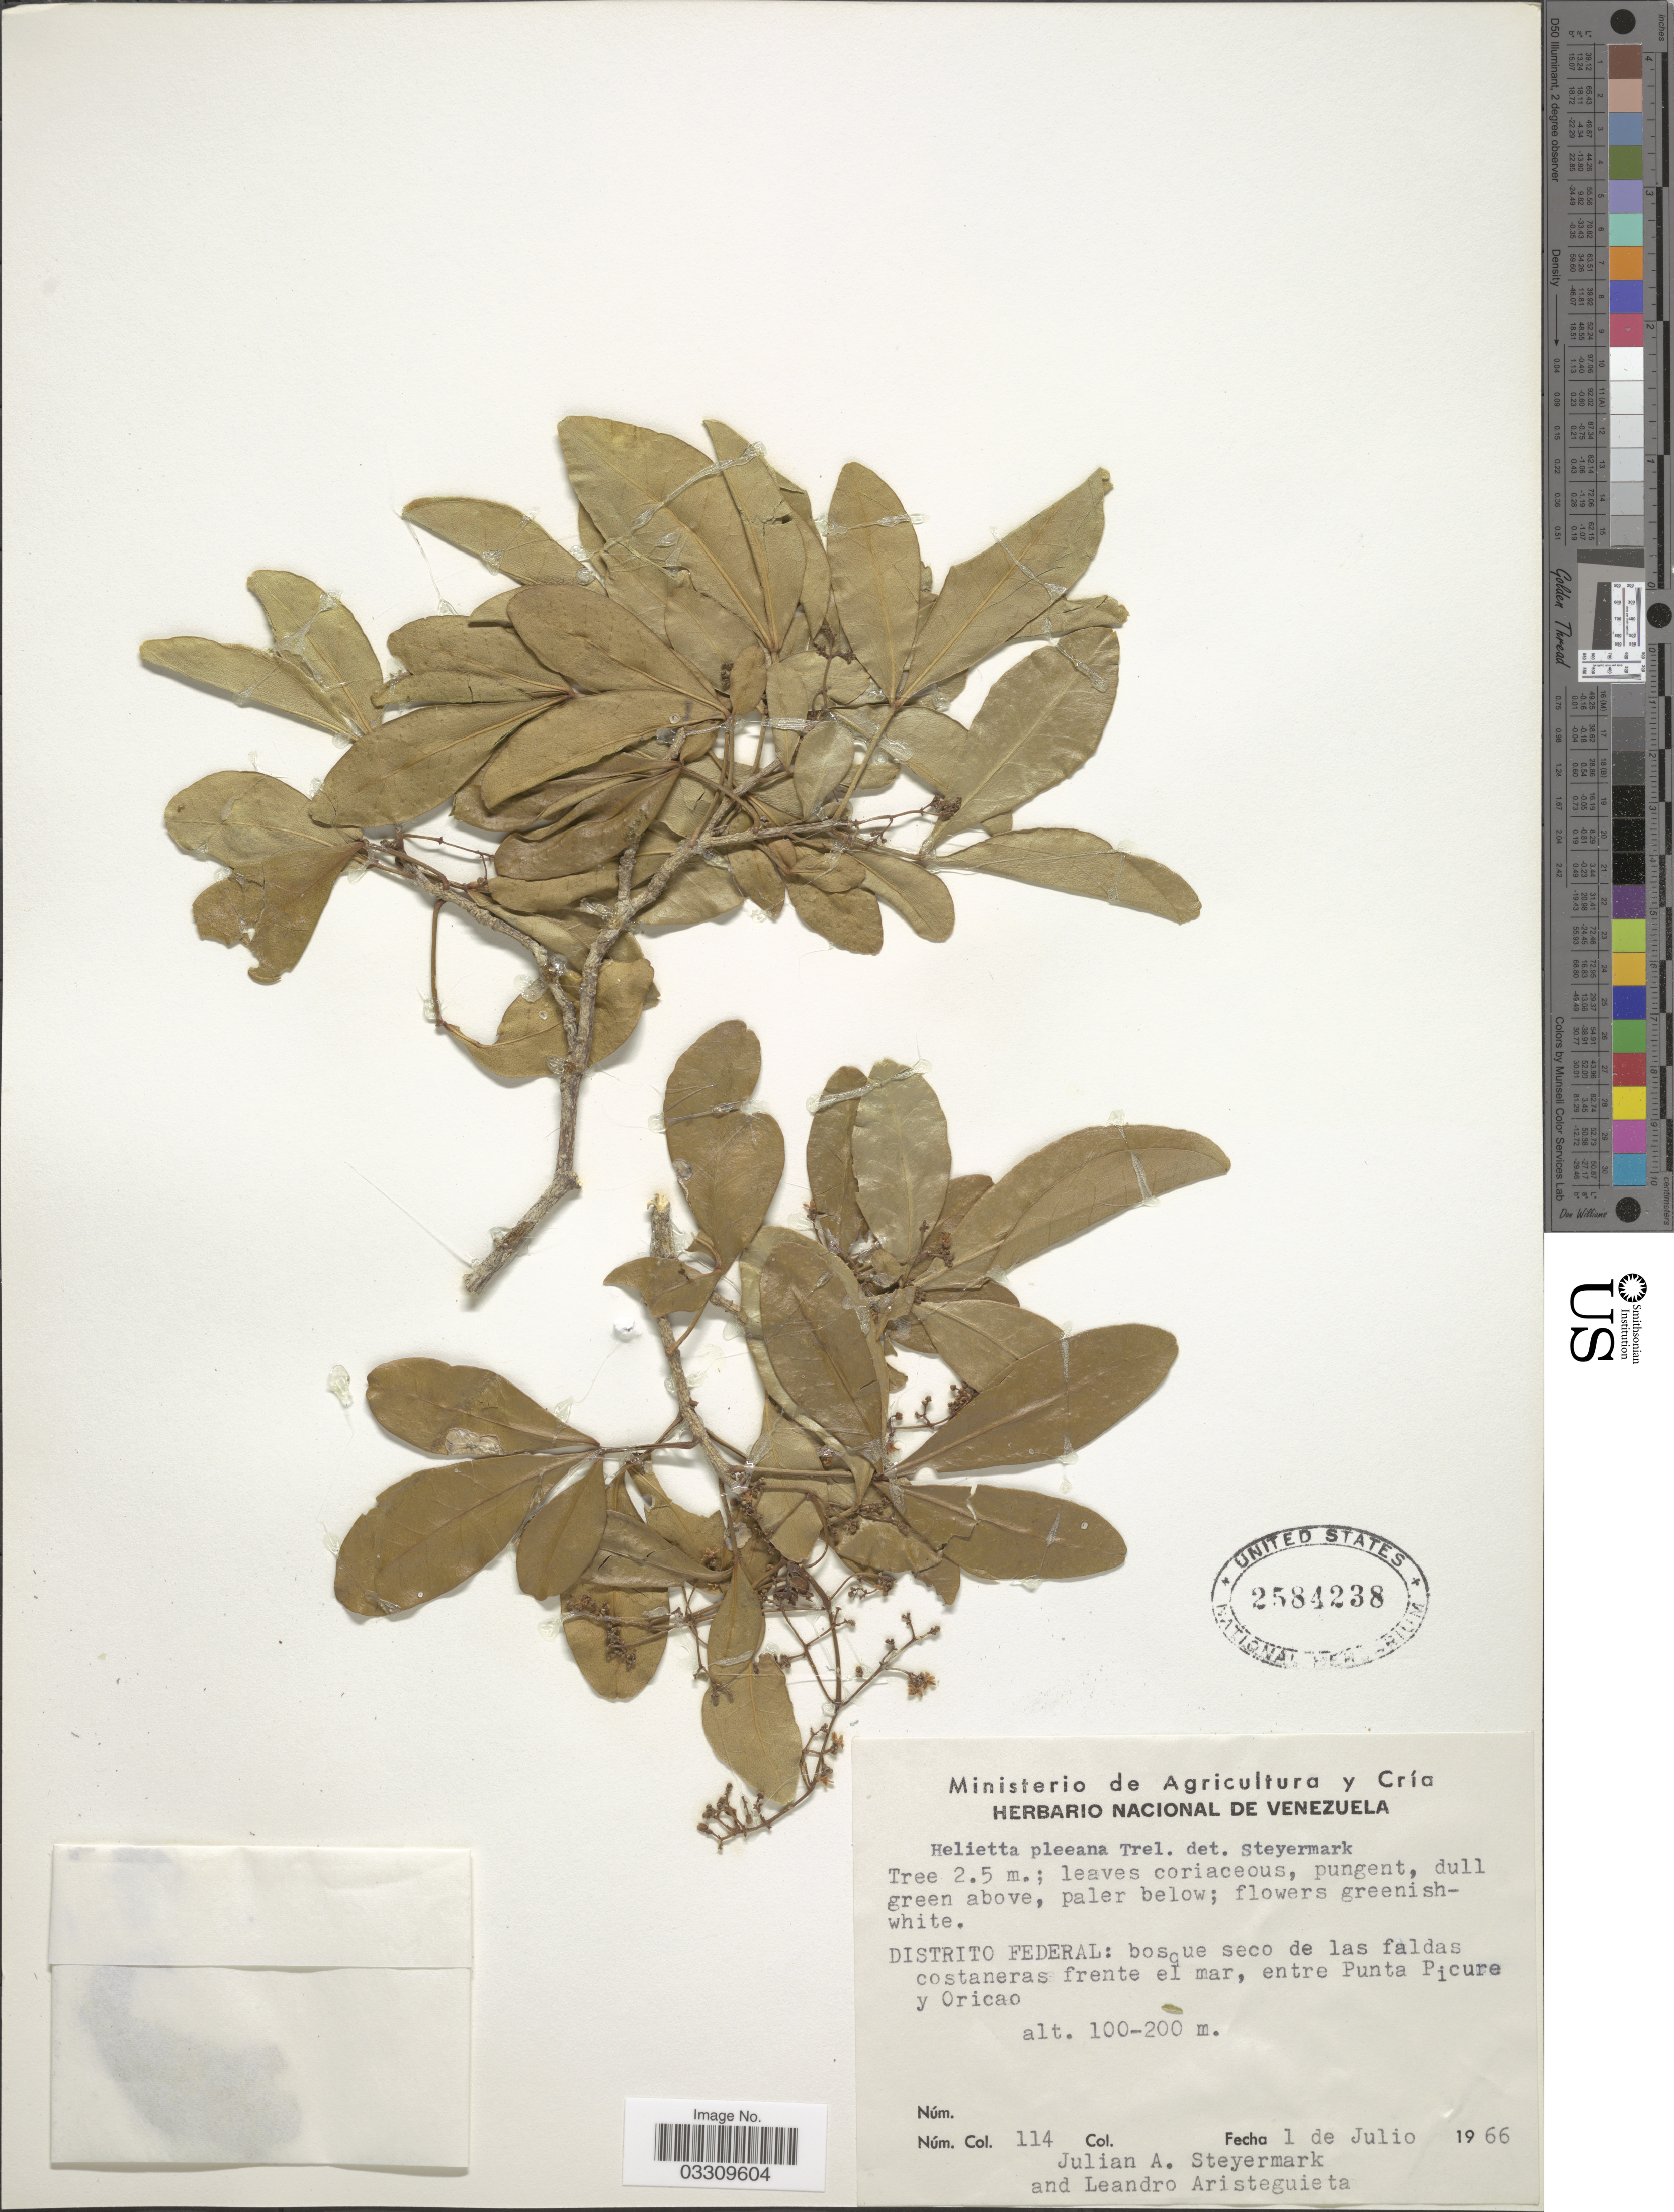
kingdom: Plantae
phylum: Tracheophyta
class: Magnoliopsida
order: Sapindales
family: Rutaceae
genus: Helietta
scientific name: Helietta pleana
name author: Tul.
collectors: J. Steyermark & L. Aristeguieta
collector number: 114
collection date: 1966-07-01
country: Venezuela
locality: Distrito Federal: entre Punta Picure y Oricao.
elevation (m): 100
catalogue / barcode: US 2584238